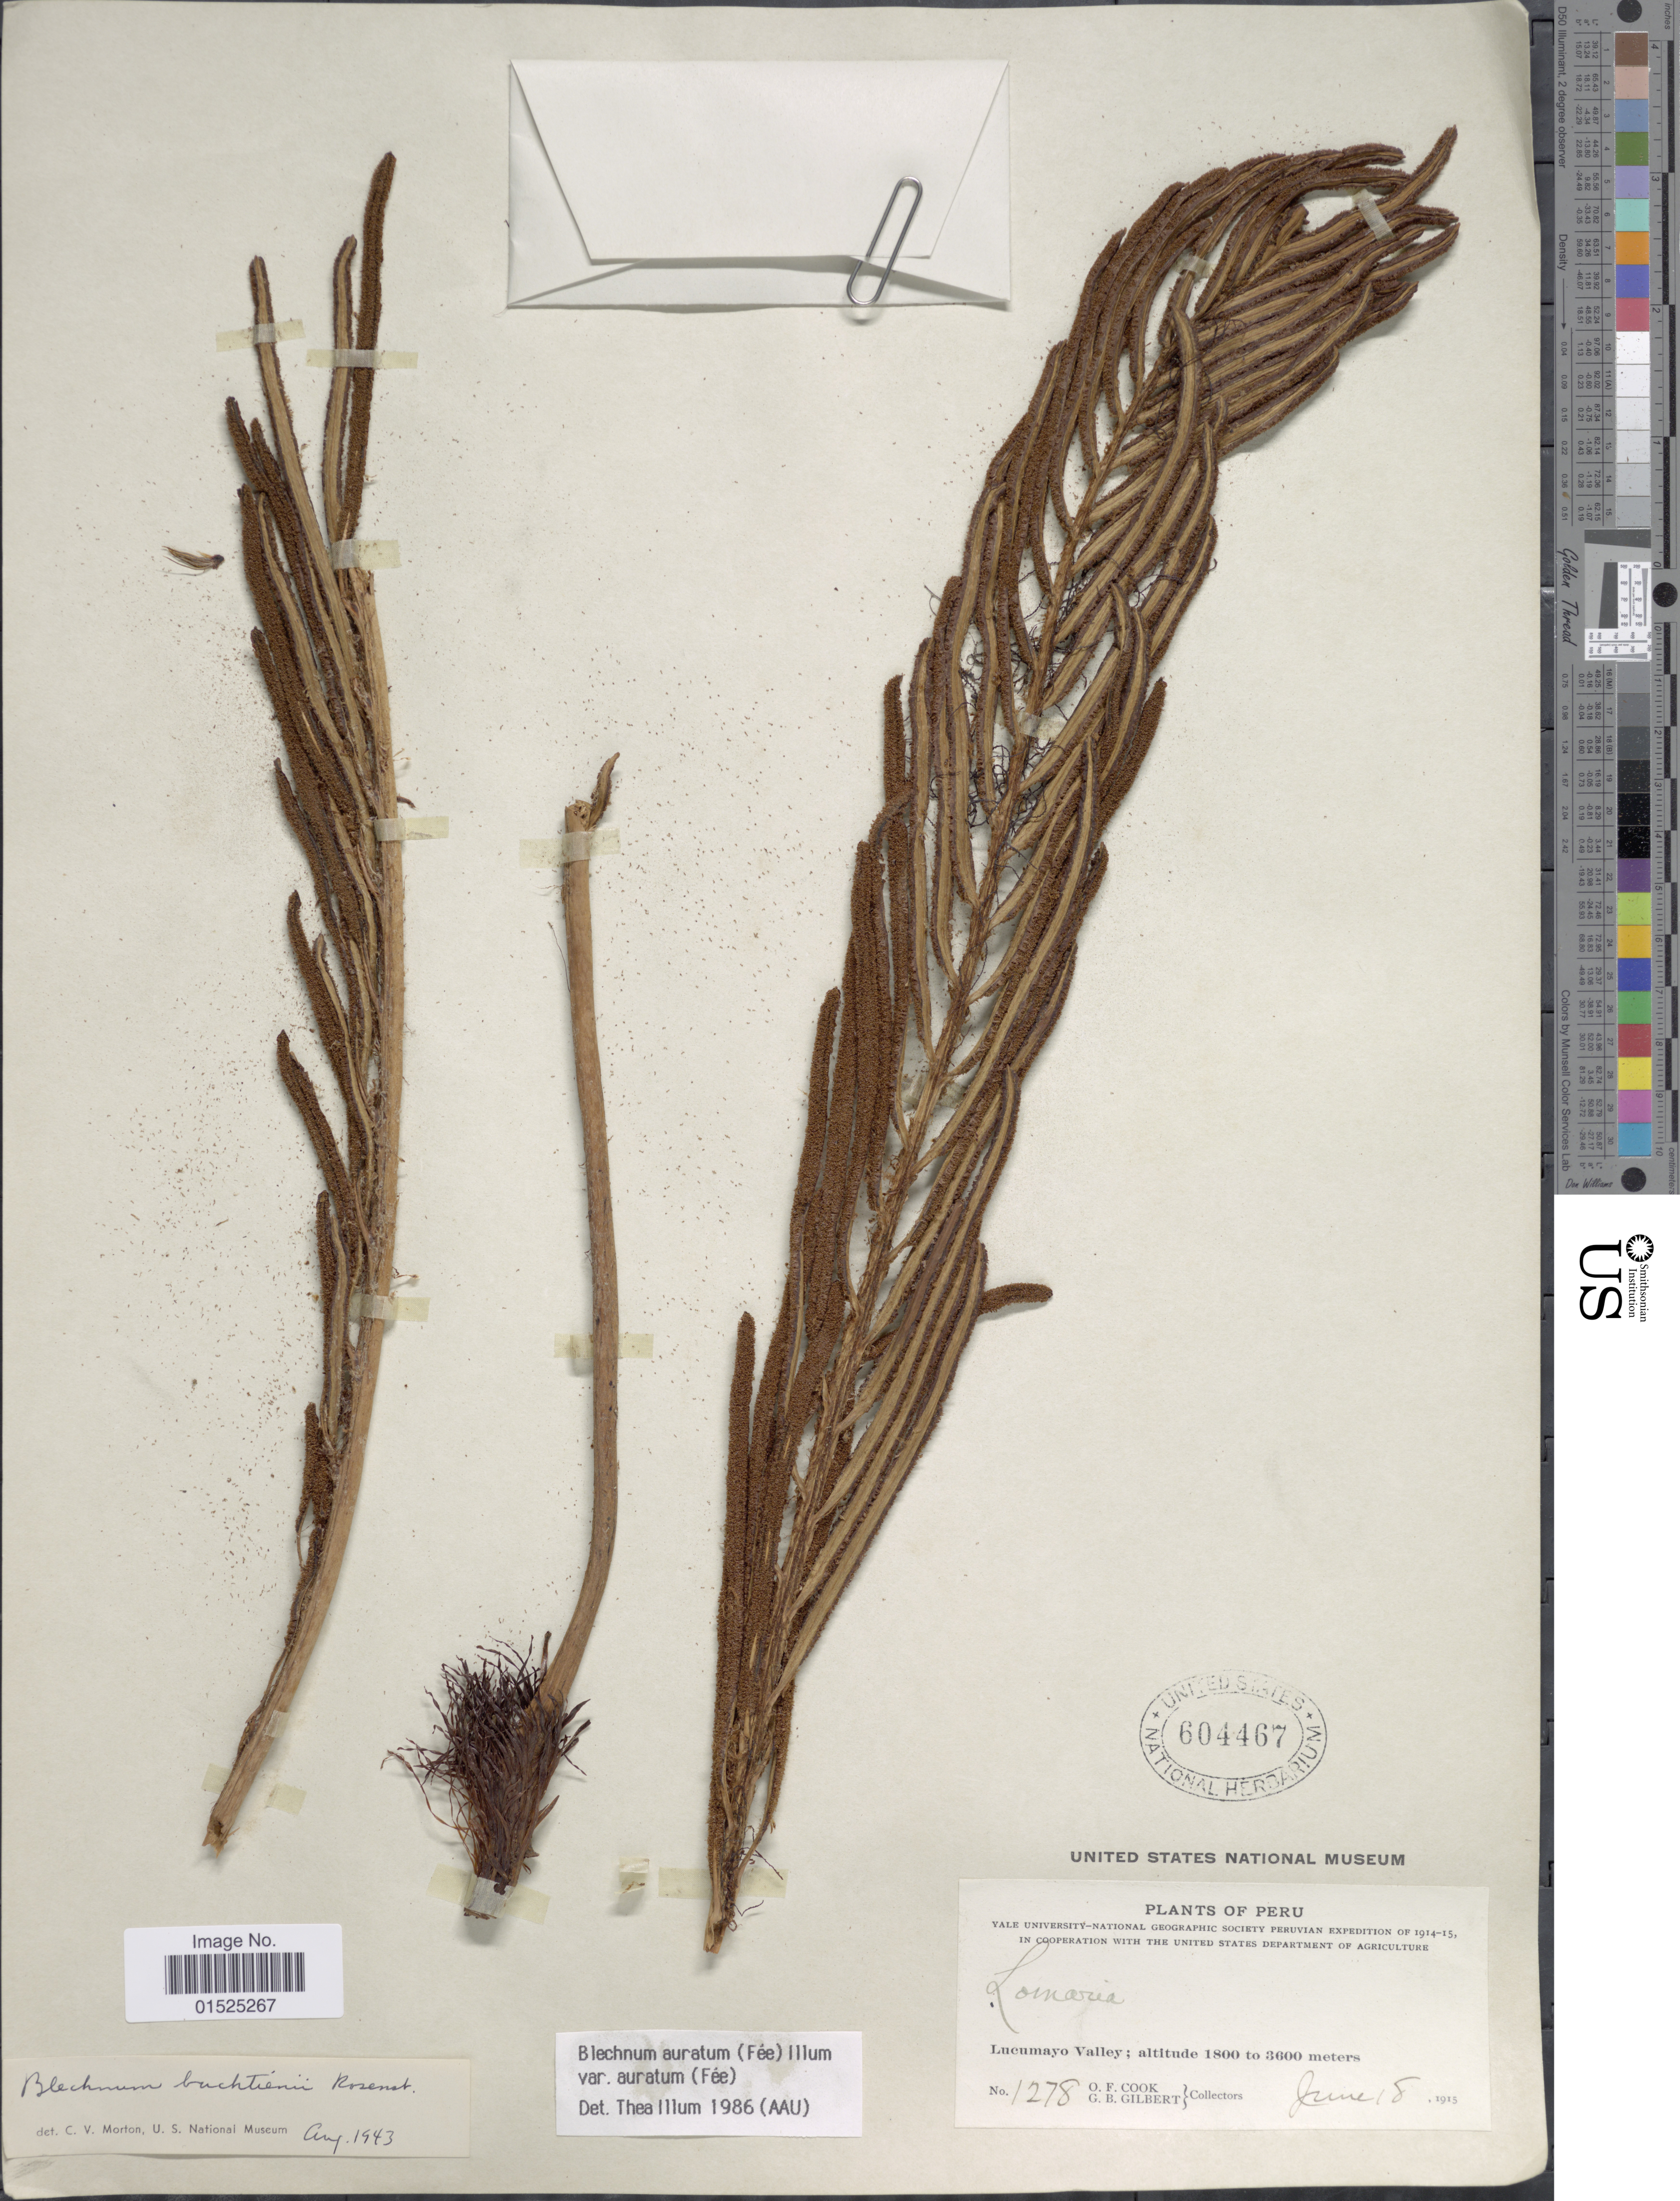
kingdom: Plantae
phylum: Tracheophyta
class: Polypodiopsida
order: Polypodiales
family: Blechnaceae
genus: Blechnum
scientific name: Blechnum auratum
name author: (Fée) R.M. Tryon & Stolze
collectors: O. F. Cook & G. B. Gilbert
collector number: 1278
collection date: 1915-06-18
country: Peru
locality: Lucumayo Valley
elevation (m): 1800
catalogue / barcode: US 604467